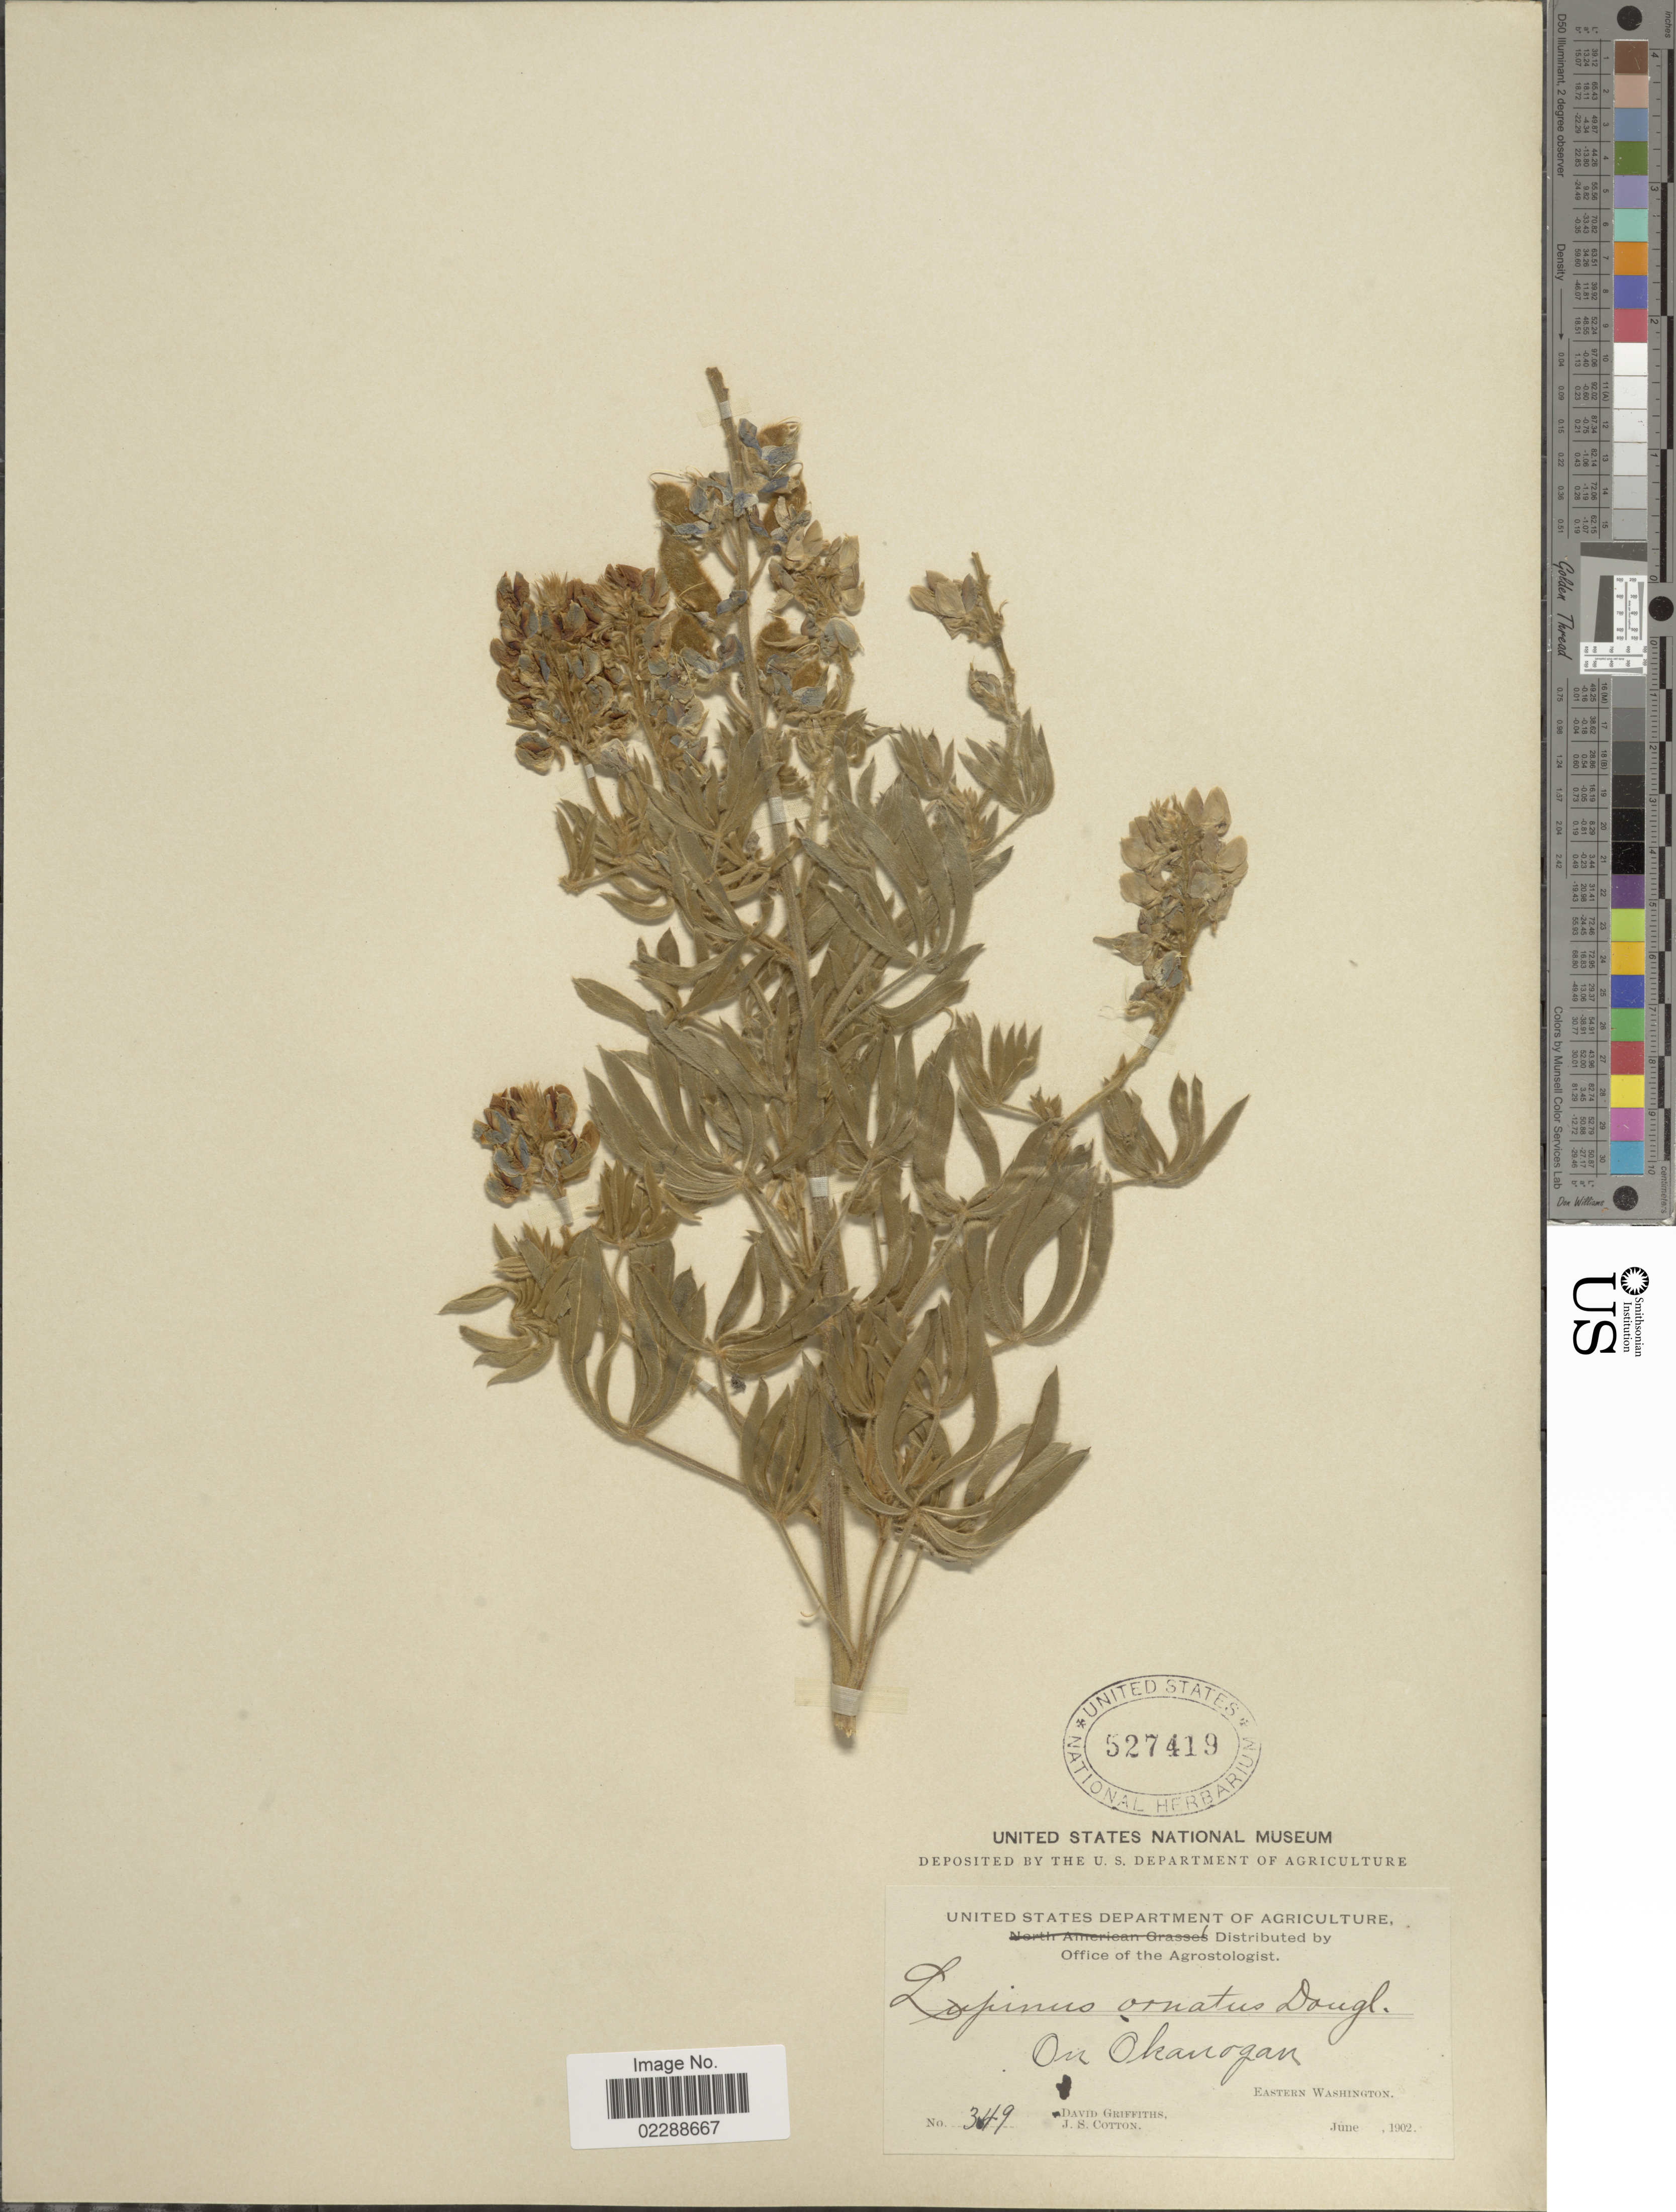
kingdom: Plantae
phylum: Tracheophyta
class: Magnoliopsida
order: Fabales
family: Fabaceae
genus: Lupinus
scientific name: Lupinus sp.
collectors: D. Griffiths & J. S. Cotton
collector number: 349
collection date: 1902-06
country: United States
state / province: Washington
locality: On Okanogan, Eastern Washington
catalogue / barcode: US 527419